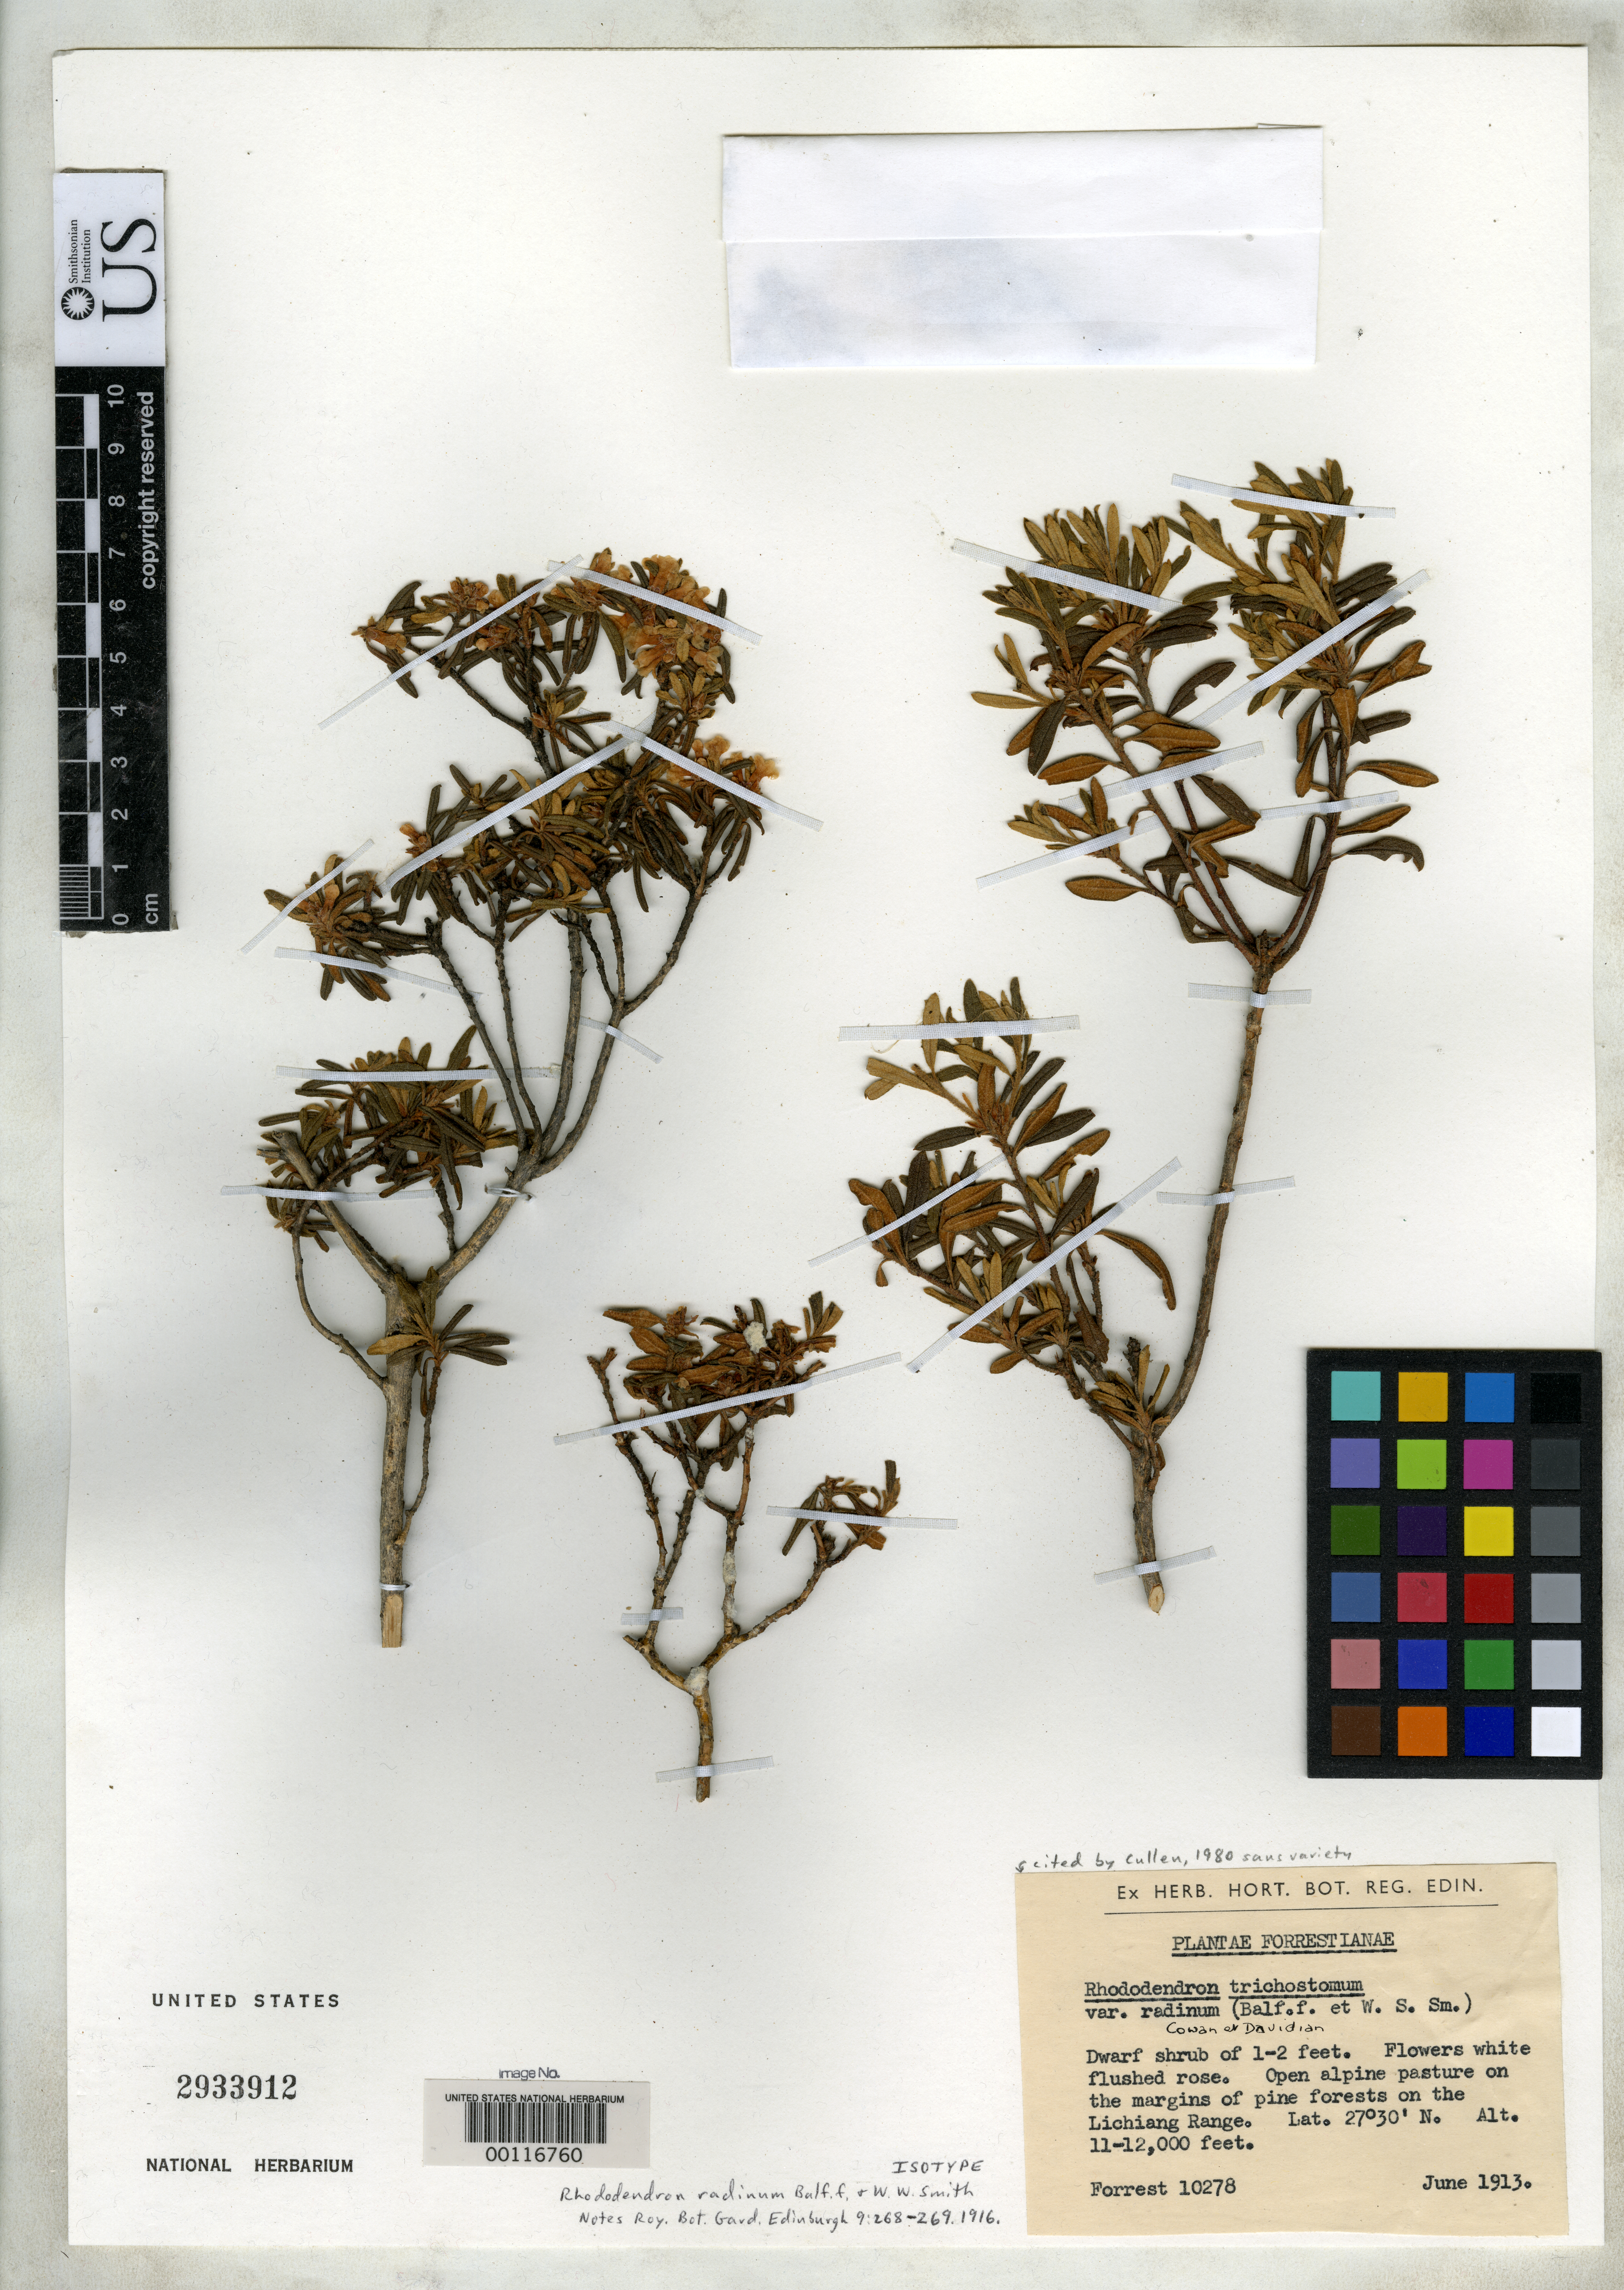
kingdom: Plantae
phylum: Tracheophyta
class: Magnoliopsida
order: Ericales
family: Ericaceae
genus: Rhododendron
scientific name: Rhododendron radinum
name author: Balf. f. & W.W. Sm.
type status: Isotype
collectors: G. Forrest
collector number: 10278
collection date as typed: Jun 1913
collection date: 1913-06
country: China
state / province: Yunnan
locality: Lichiang Range; alt. 11-12,000 ft.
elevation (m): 3353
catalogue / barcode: US 2933912